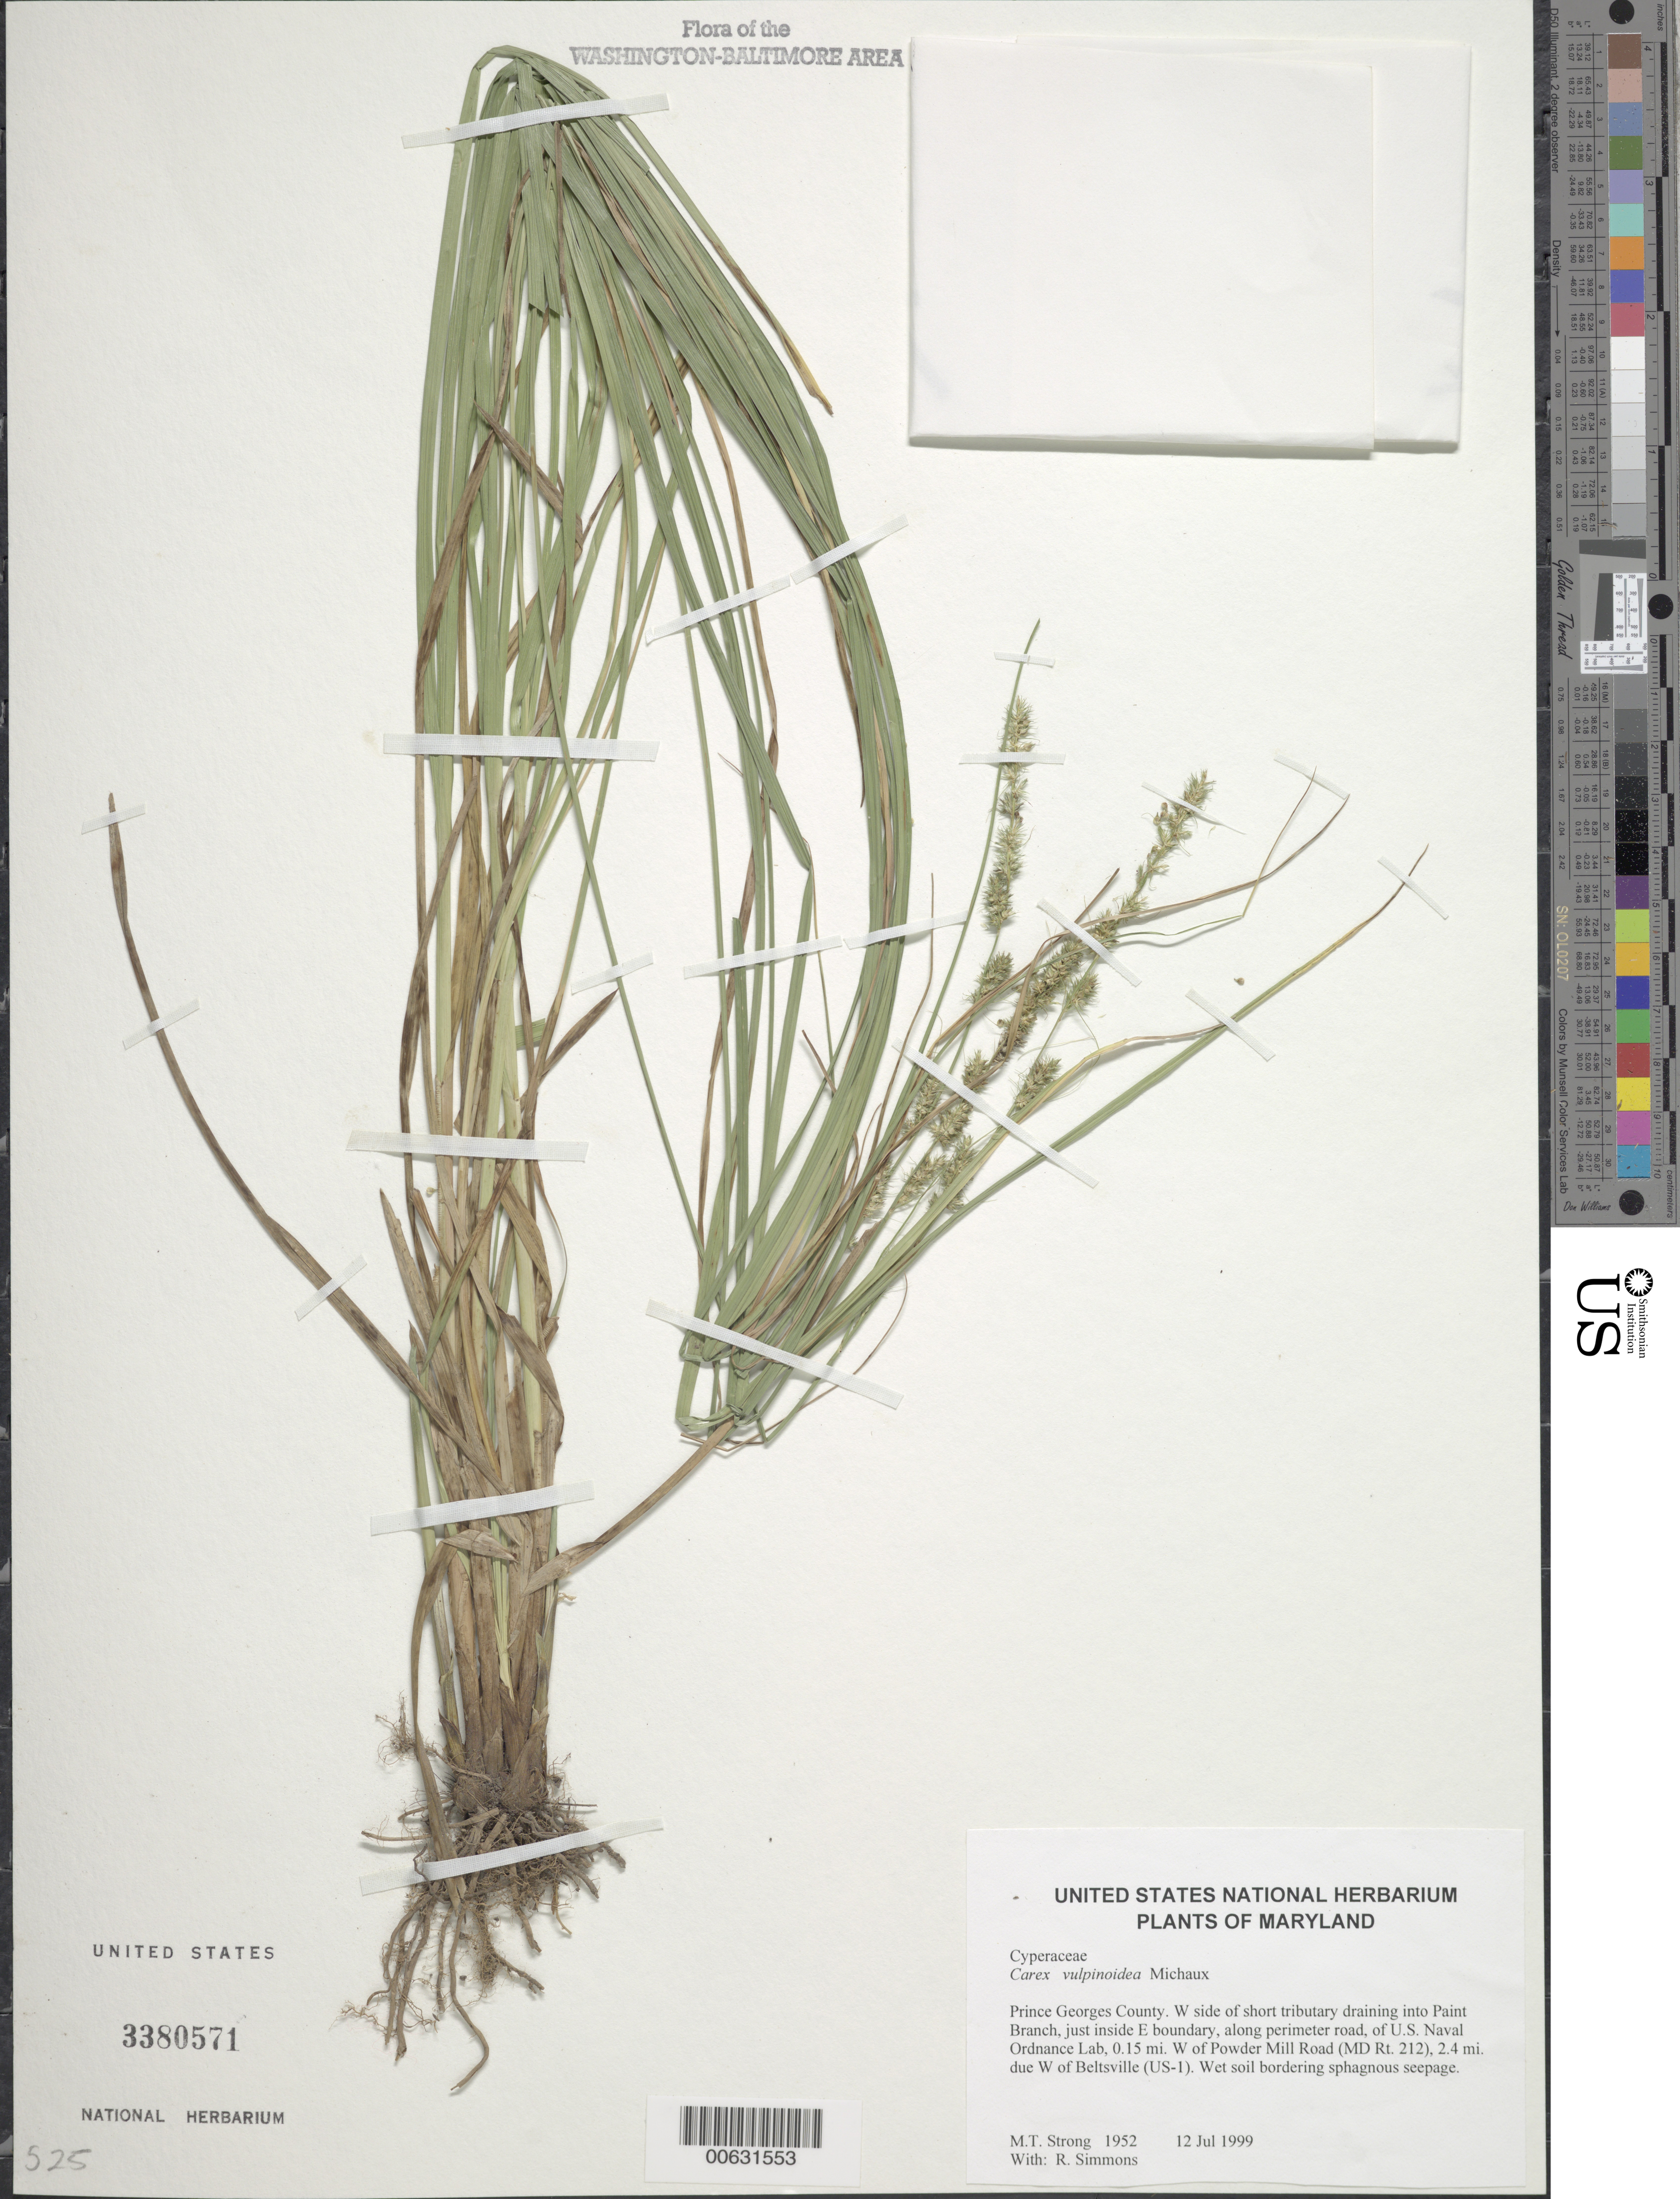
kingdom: Plantae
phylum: Tracheophyta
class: Liliopsida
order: Poales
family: Cyperaceae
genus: Carex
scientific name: Carex vulpinoidea Michx.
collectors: M. T. Strong & R. Simmons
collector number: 1952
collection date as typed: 12 Jul 1999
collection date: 1999-07-12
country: United States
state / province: Maryland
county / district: Prince George's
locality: W side of short tributary draining into Paint Branch, just inside E boundary, along perimeter road, of U.S. Naval Ordnance Lab, 0.15 mi. W of Powder Mill Road (MD Rt. 212), 2.4 mi. due W of Beltsville (US-1).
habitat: Wet soil bordering sphagnous seepage.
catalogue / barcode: US 3380571